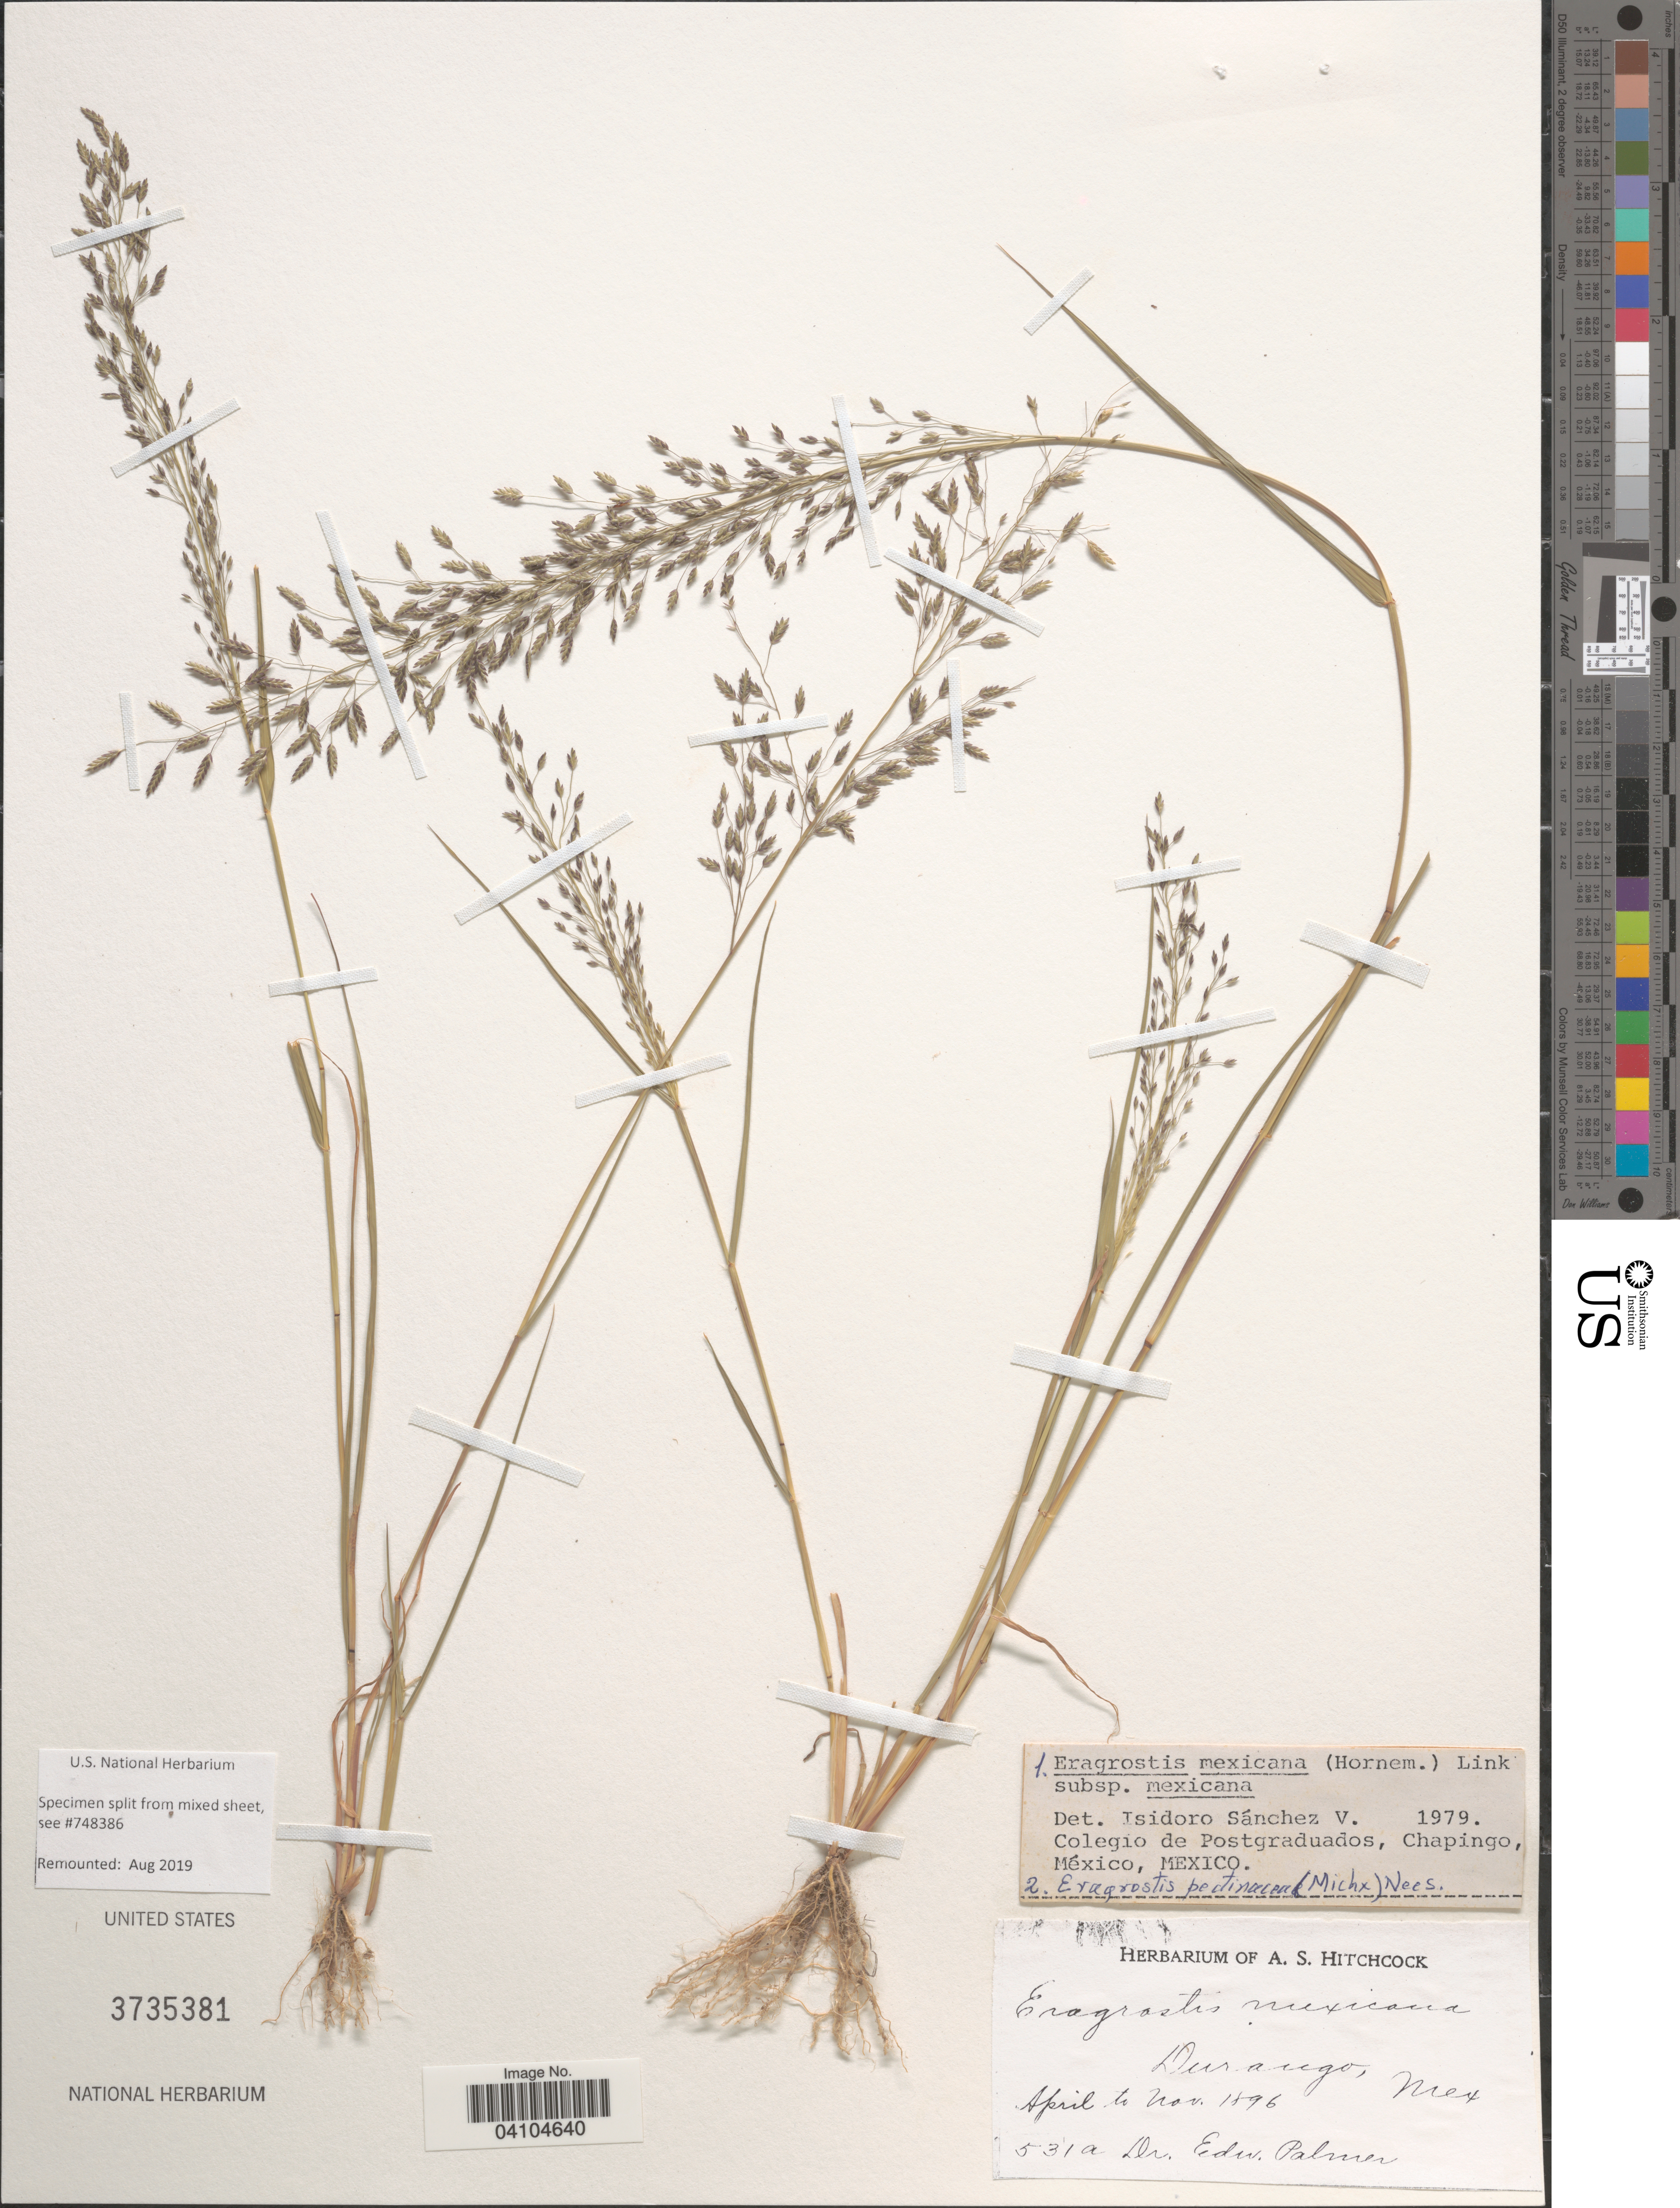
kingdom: Plantae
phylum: Tracheophyta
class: Liliopsida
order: Poales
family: Poaceae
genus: Eragrostis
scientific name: Eragrostis mexicana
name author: (Hornem.) Link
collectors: E. Palmer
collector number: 531a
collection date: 1896-04/1896-11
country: Mexico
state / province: Durango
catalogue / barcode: US 3735381